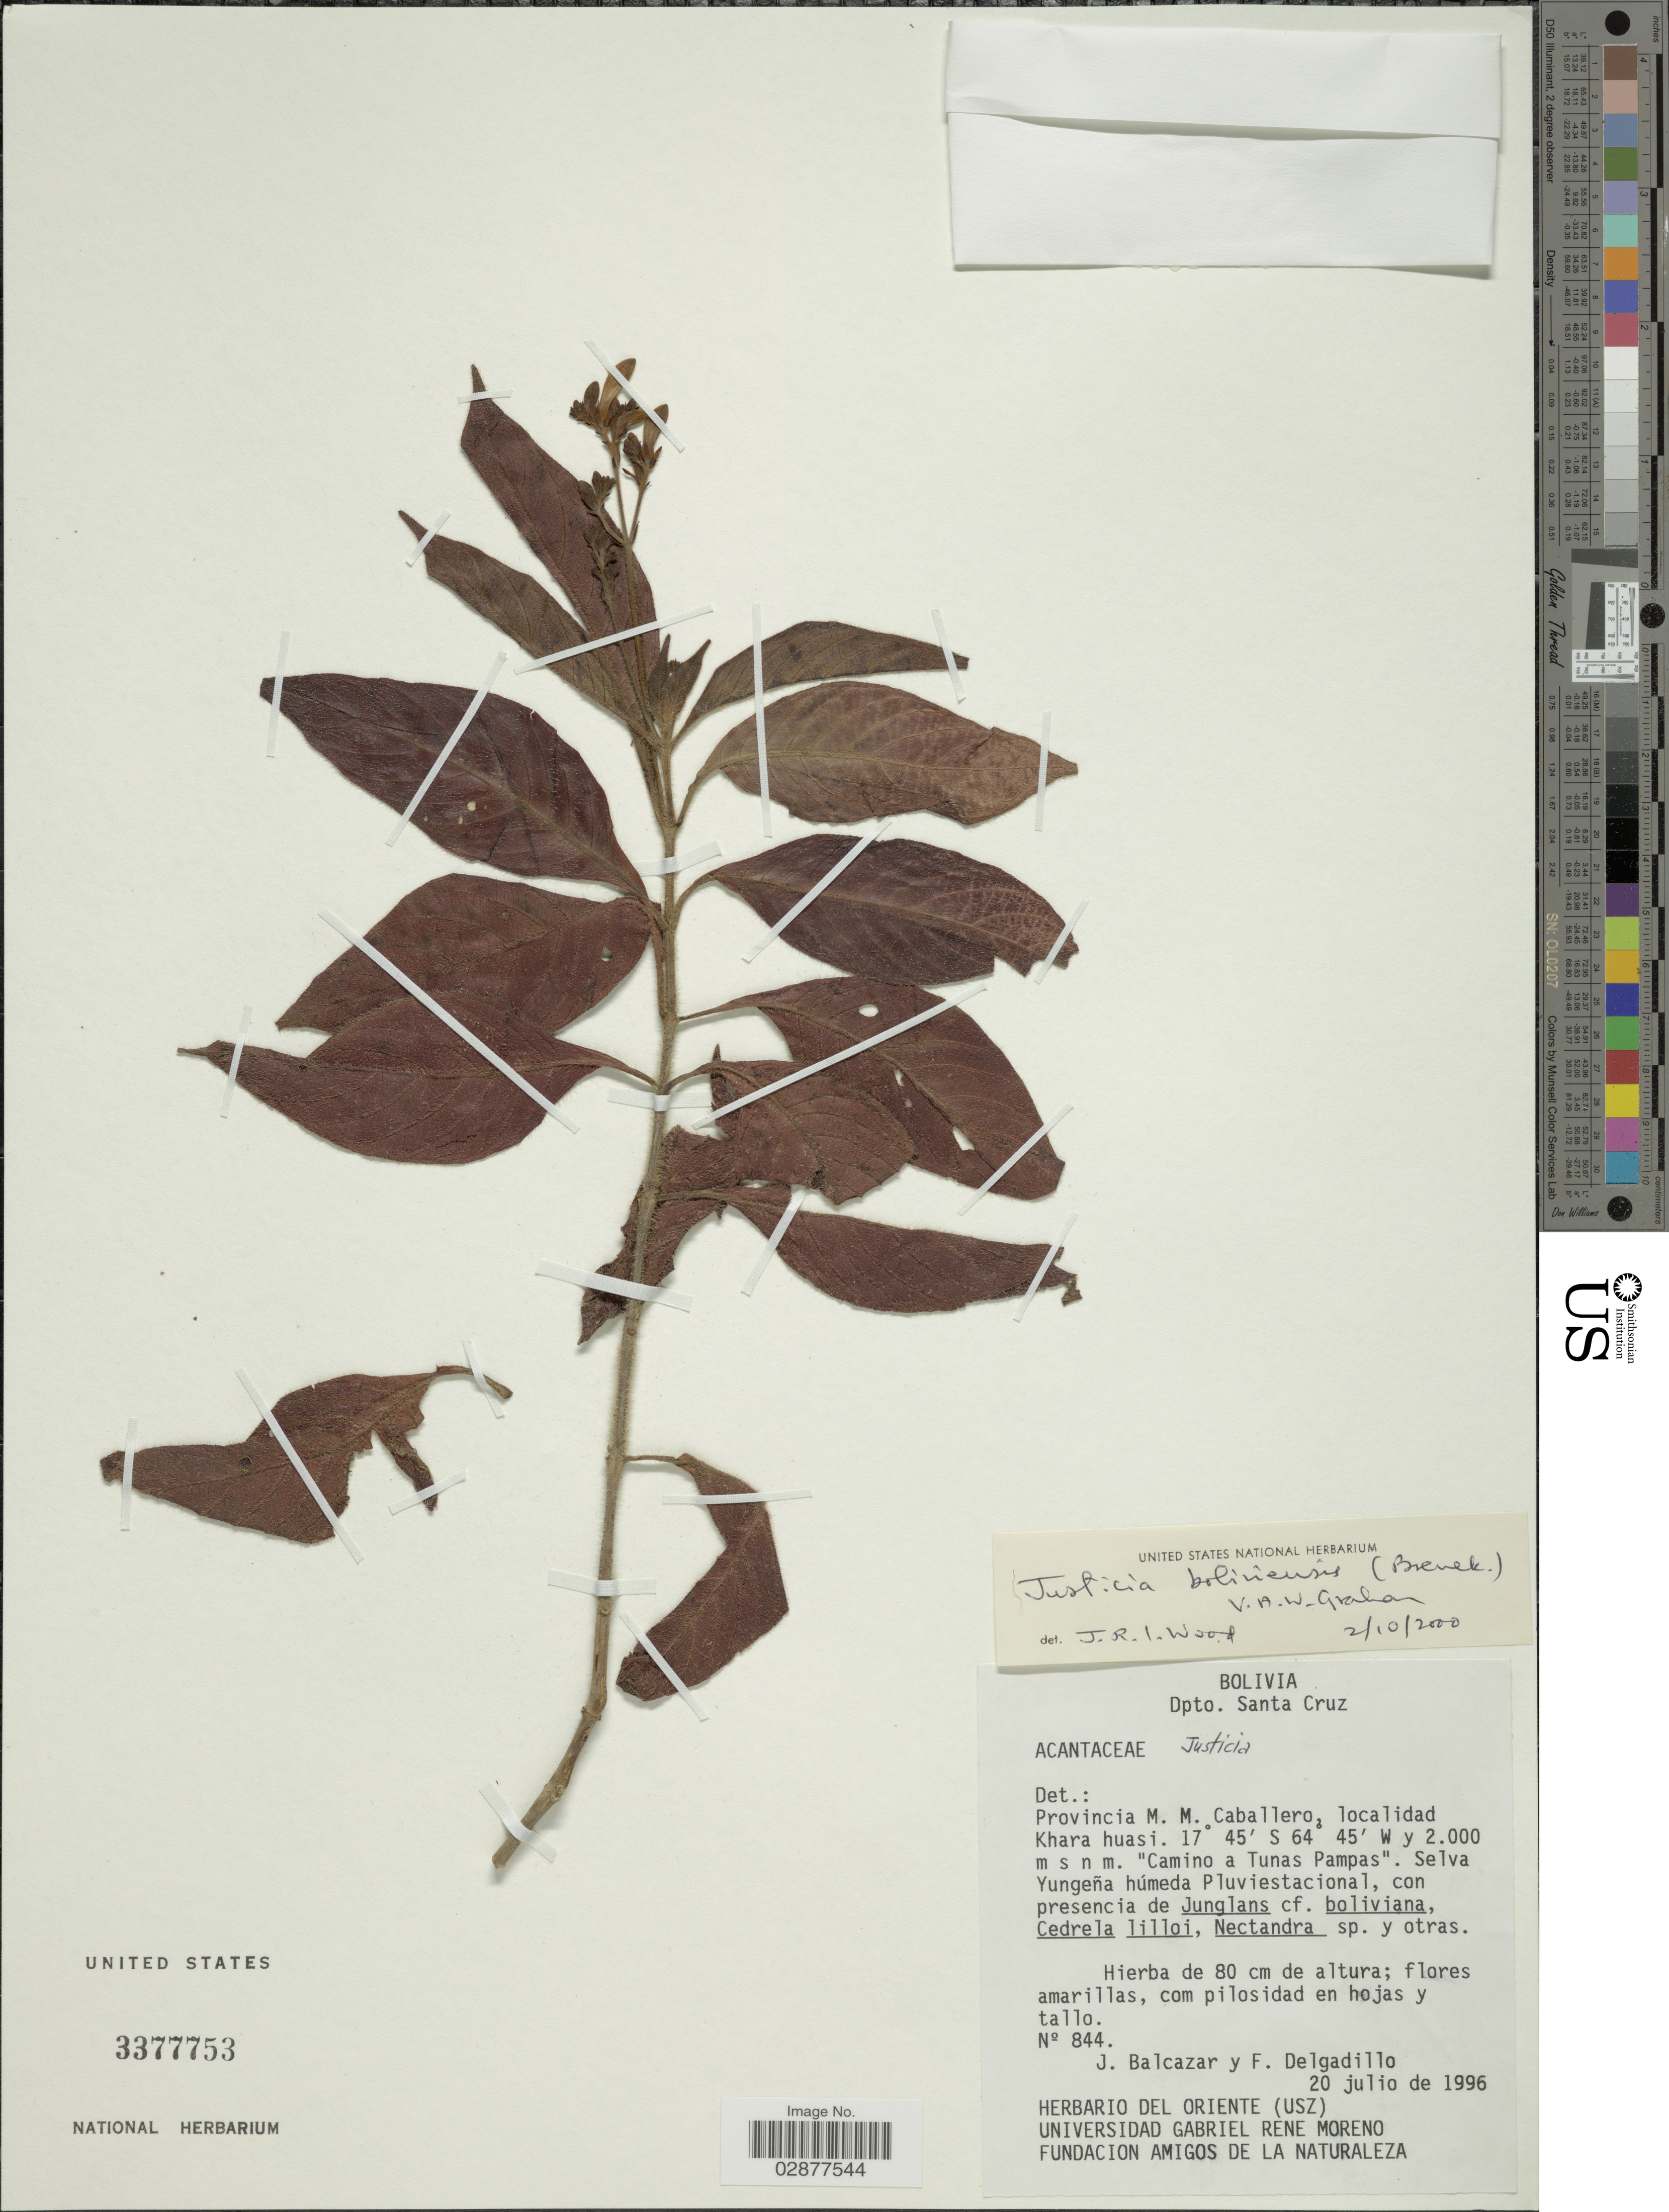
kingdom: Plantae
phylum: Tracheophyta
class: Magnoliopsida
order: Lamiales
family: Acanthaceae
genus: Justicia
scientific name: Justicia boliviensis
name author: (Bremek.) V.A.W. Graham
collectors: J. Balcazar & F. Delgadillo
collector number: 844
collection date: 1996-07-20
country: Bolivia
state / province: Santa Cruz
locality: Dpto. Santa Cruz. Provincia M.M. Caballero, localidad Khara huasi. "Camino a Tunas Pampas".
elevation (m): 2000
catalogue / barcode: US 3377753